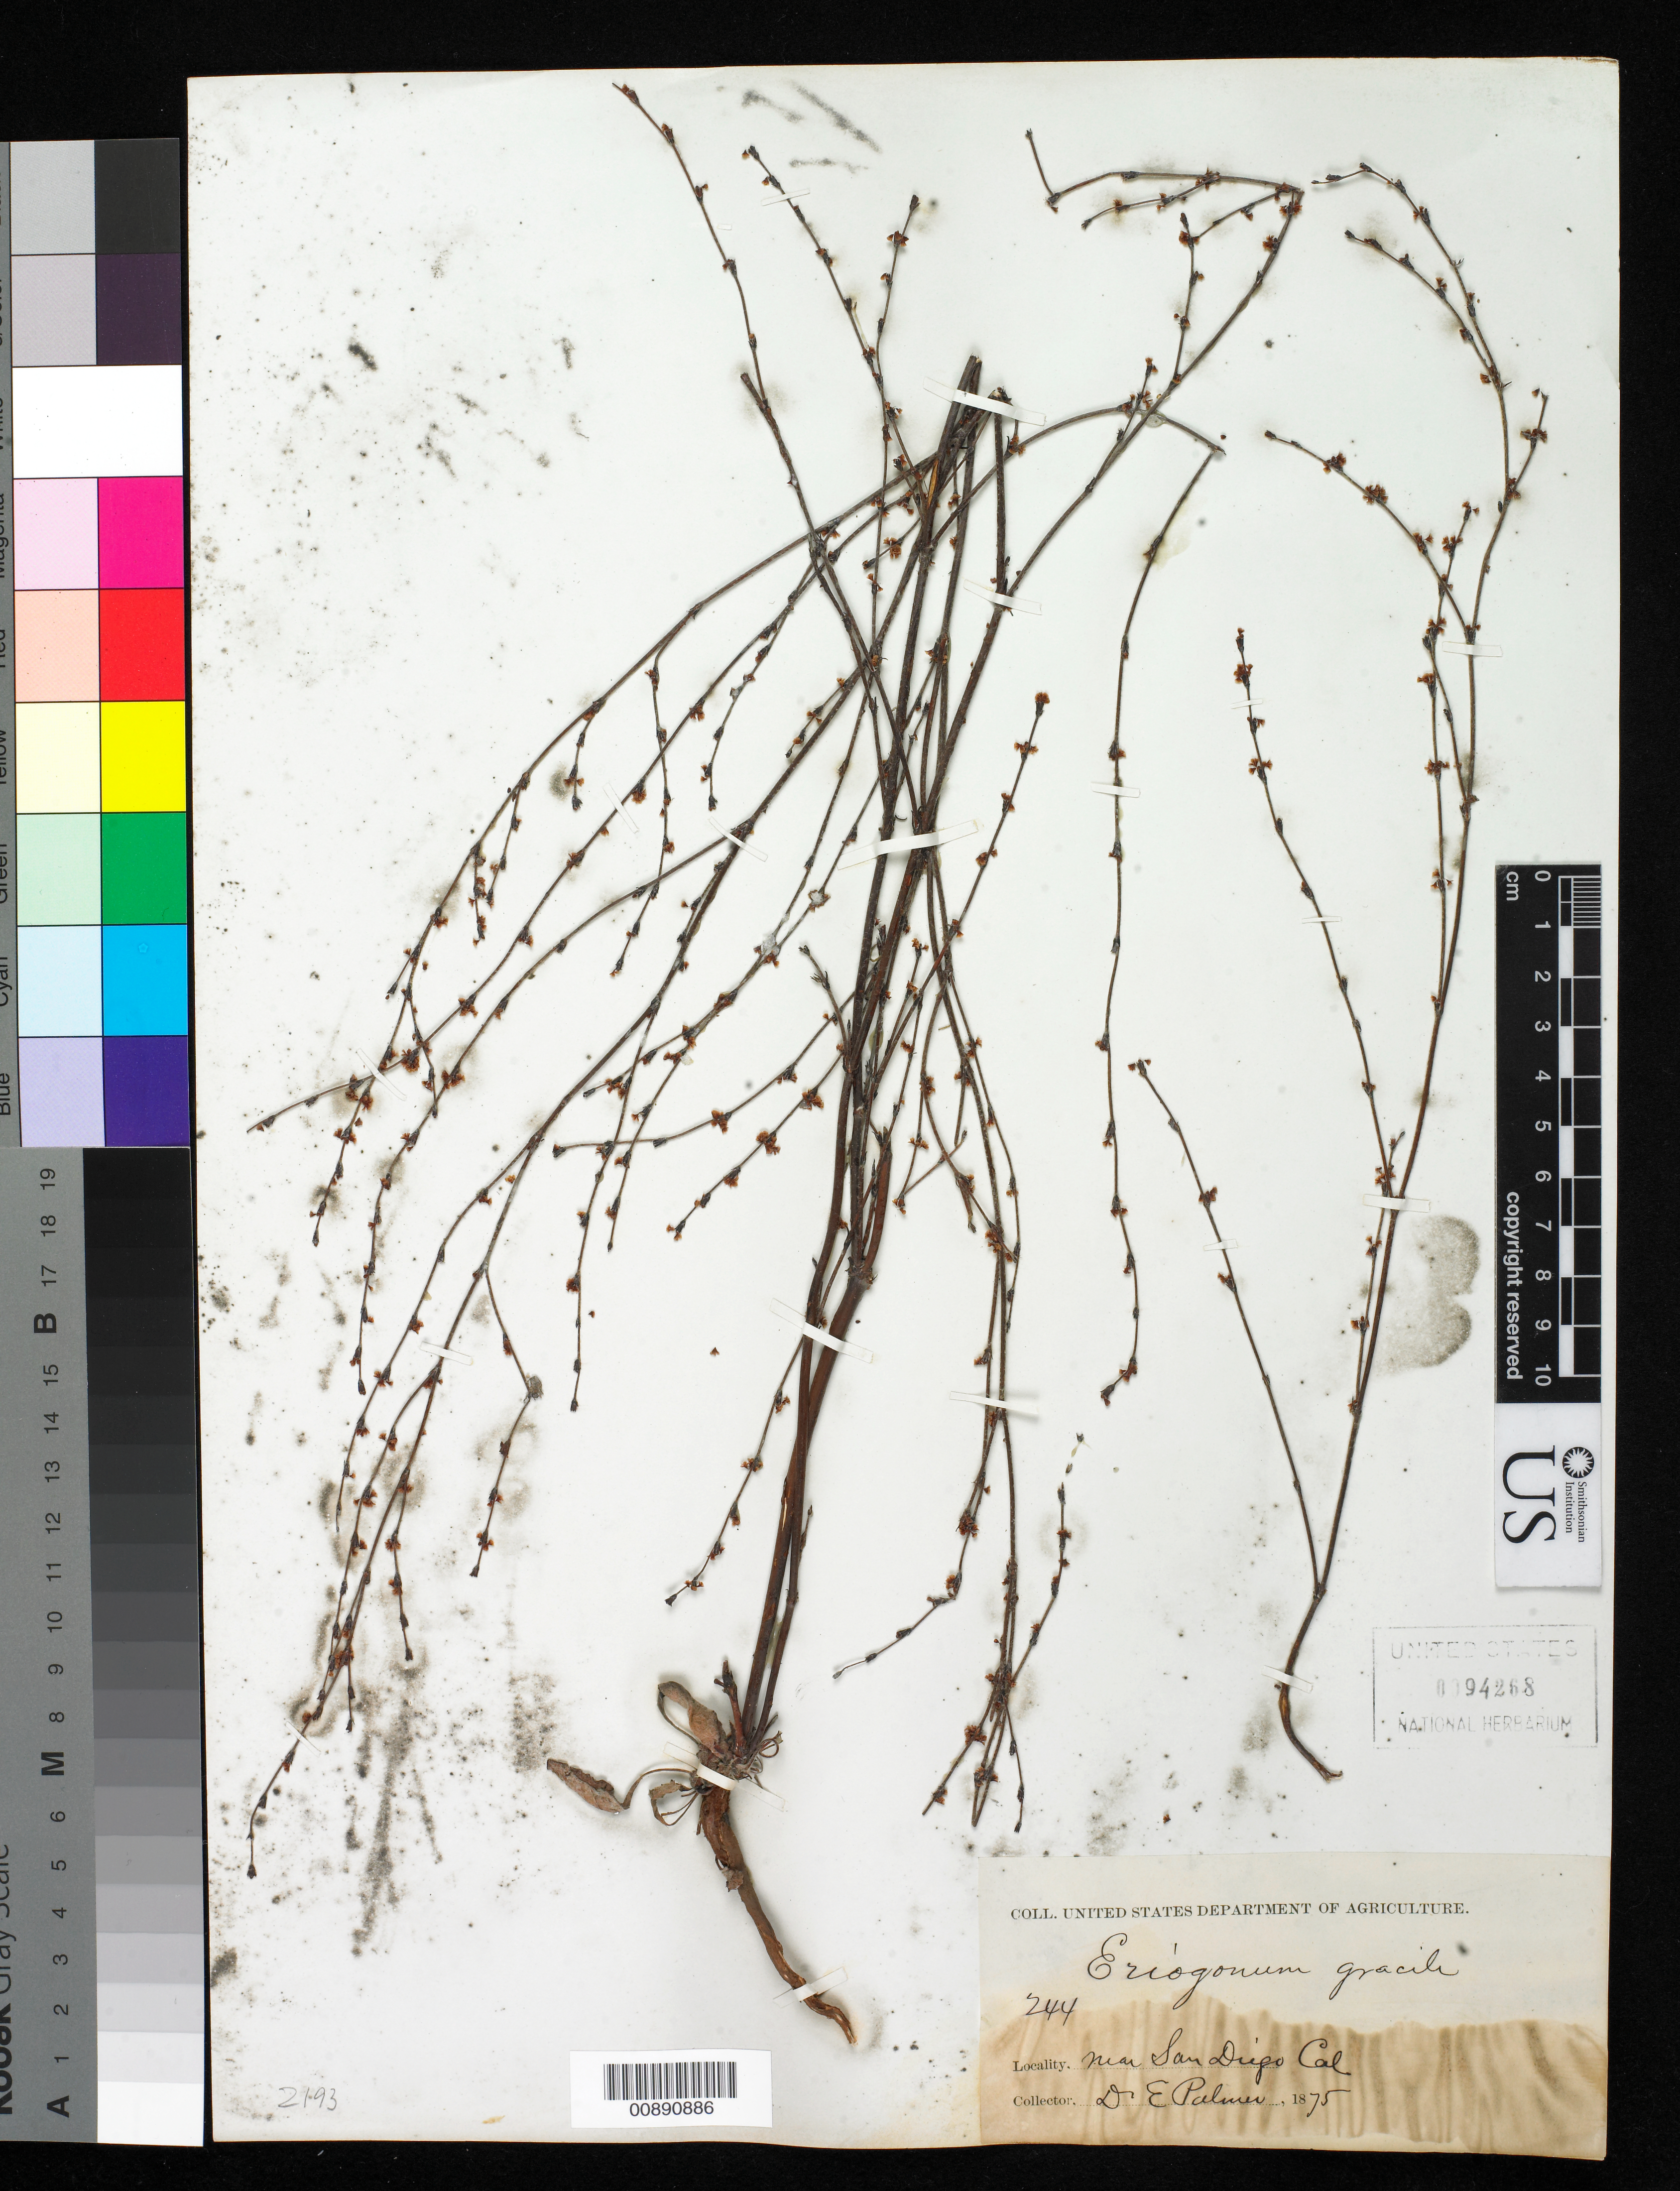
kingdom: Plantae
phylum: Tracheophyta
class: Magnoliopsida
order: Caryophyllales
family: Polygonaceae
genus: Eriogonum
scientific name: Eriogonum gracile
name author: Benth.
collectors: E. Palmer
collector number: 244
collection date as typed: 1875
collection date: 1875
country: United States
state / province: California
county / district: San Diego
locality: Near San Diego, California.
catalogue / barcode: US 94268